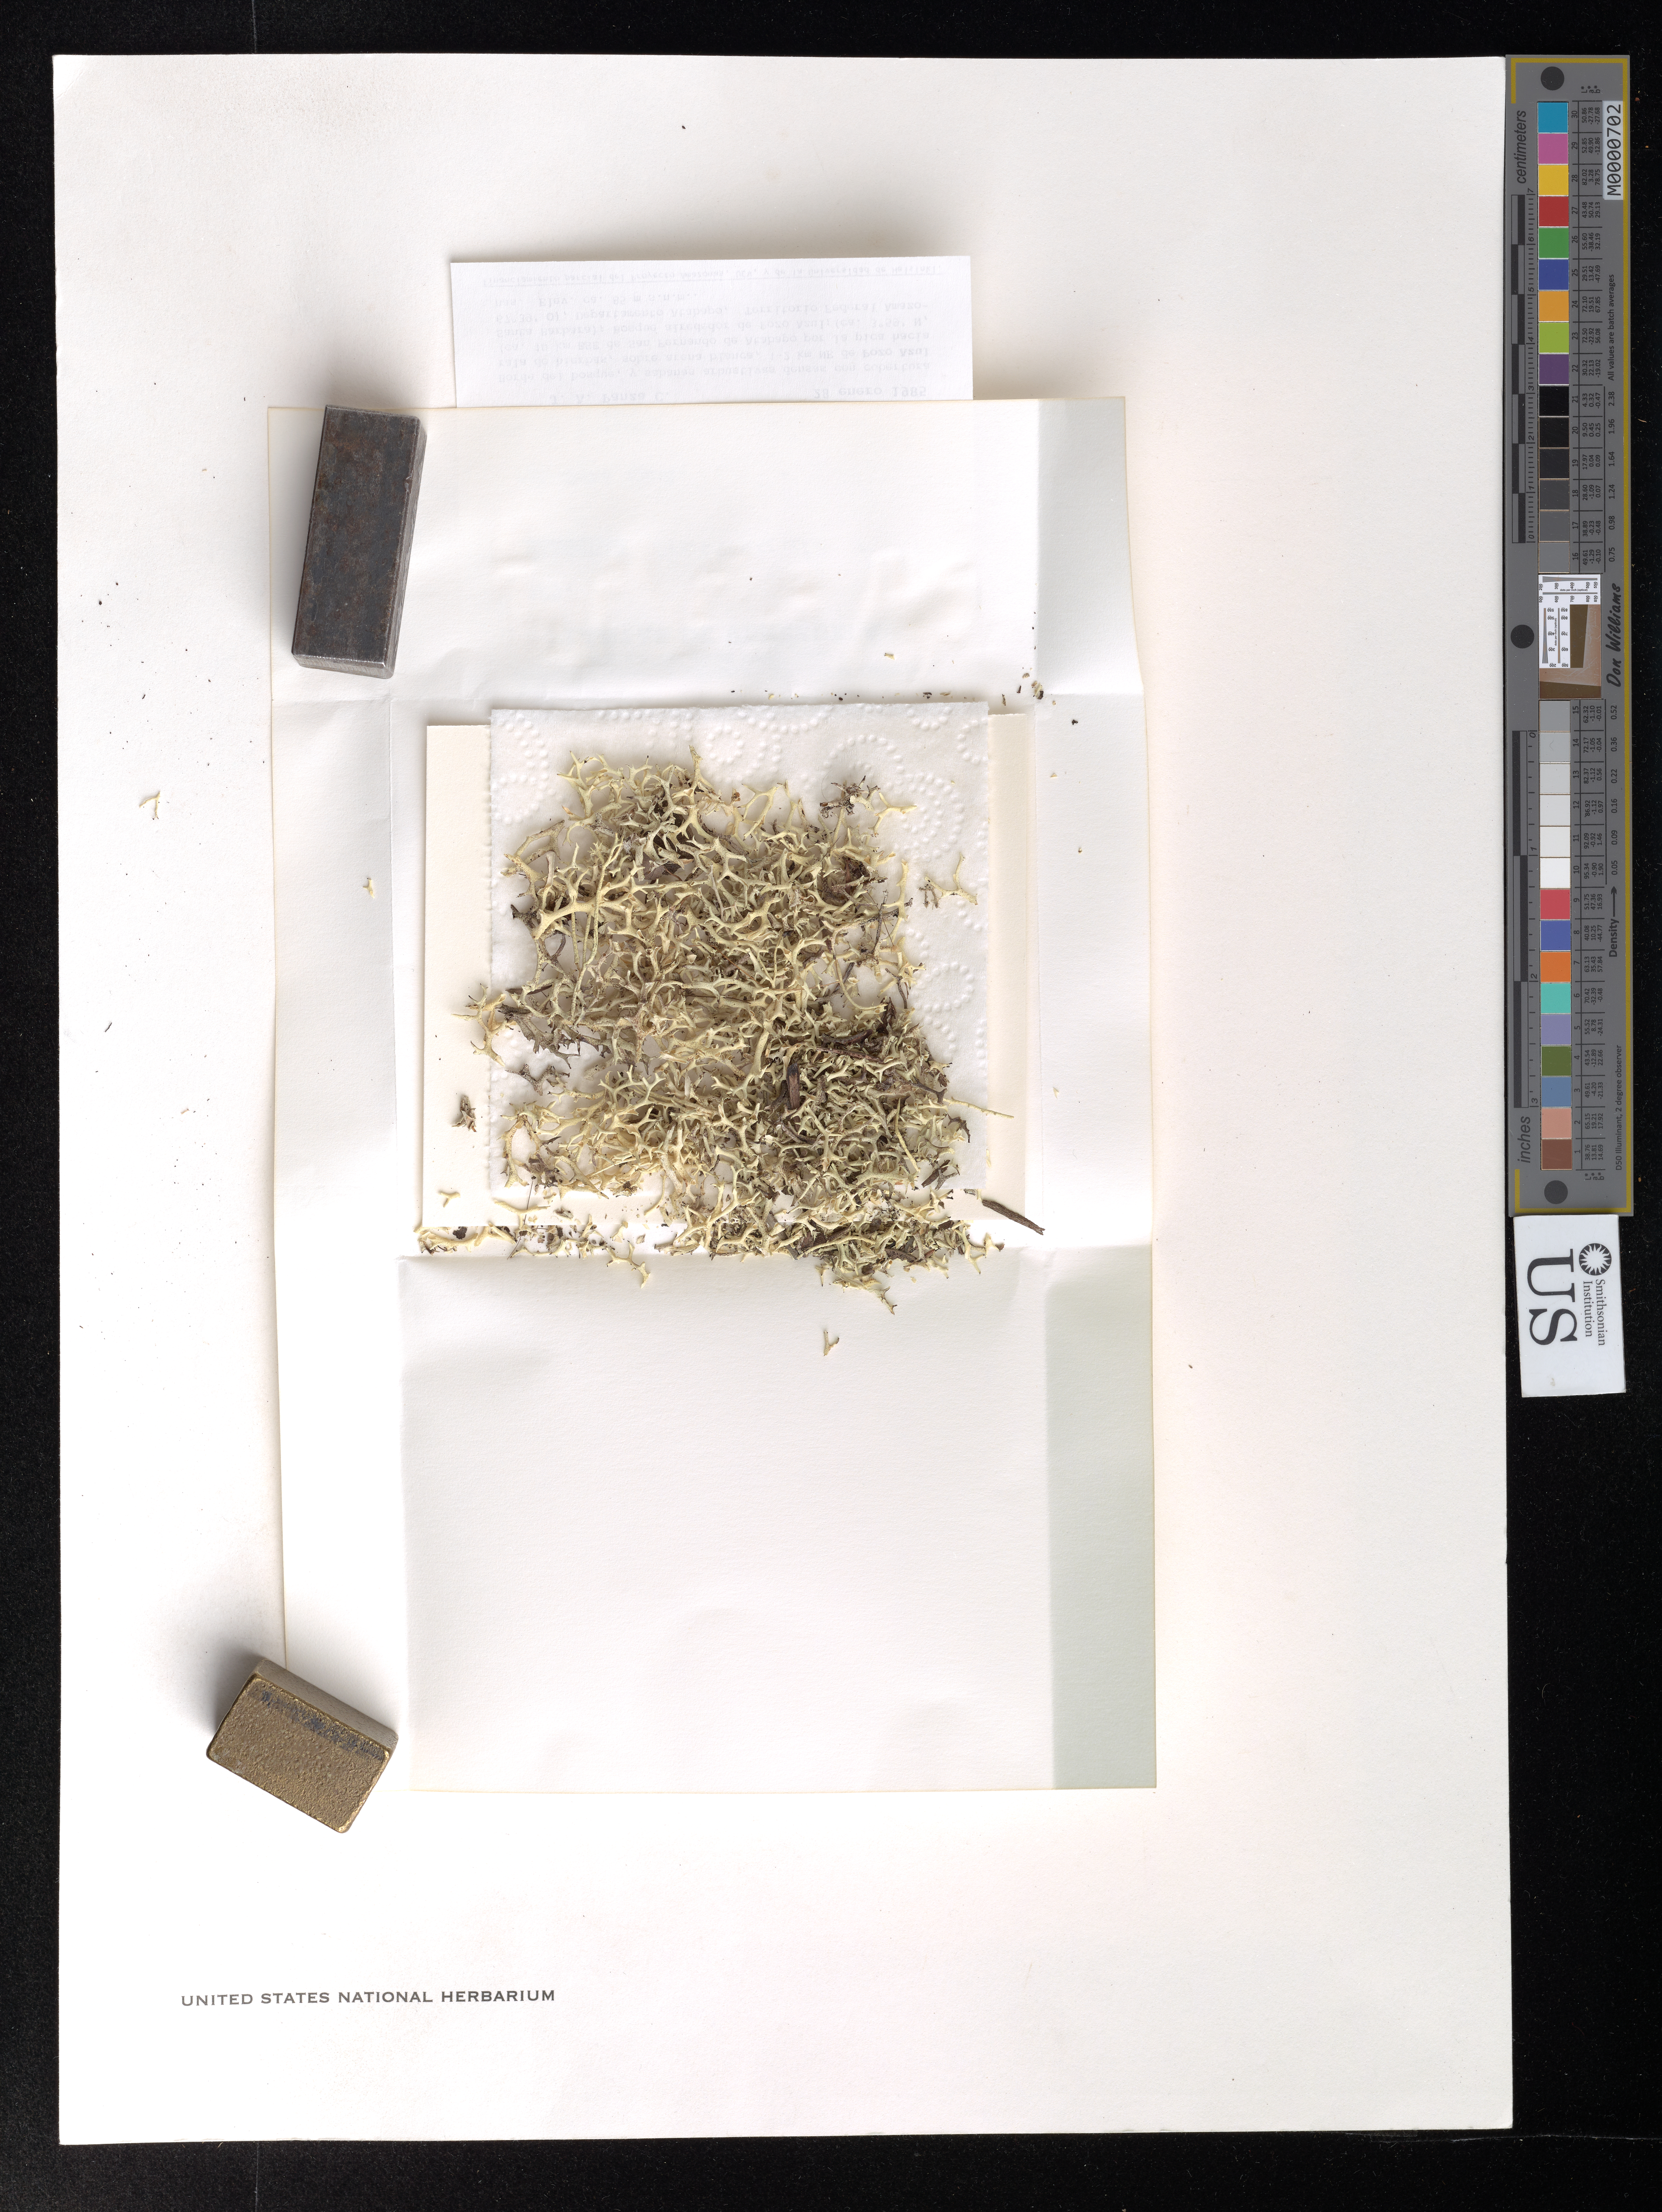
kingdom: Fungi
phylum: Ascomycota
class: Lecanoromycetes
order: Lecanorales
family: Cladoniaceae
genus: Cladonia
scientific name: Cladonia crassiuscula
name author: Ahti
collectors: S. S. Tillett, T. T. Ahti & J. Panza C.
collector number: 125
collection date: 1985-01-28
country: Venezuela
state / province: Amazonas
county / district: Atabapo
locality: Pozo Azul, 1-2 km NE (ca.10 km ESE de San Fernando de Atabapo por la pica hacia Santa Barbara); bosque alrededor de Pozo Azul.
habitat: Borde del bosque, y sabanas arbustivas densas con cobertura rala de hierbas, sobre arena blanca.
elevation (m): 85